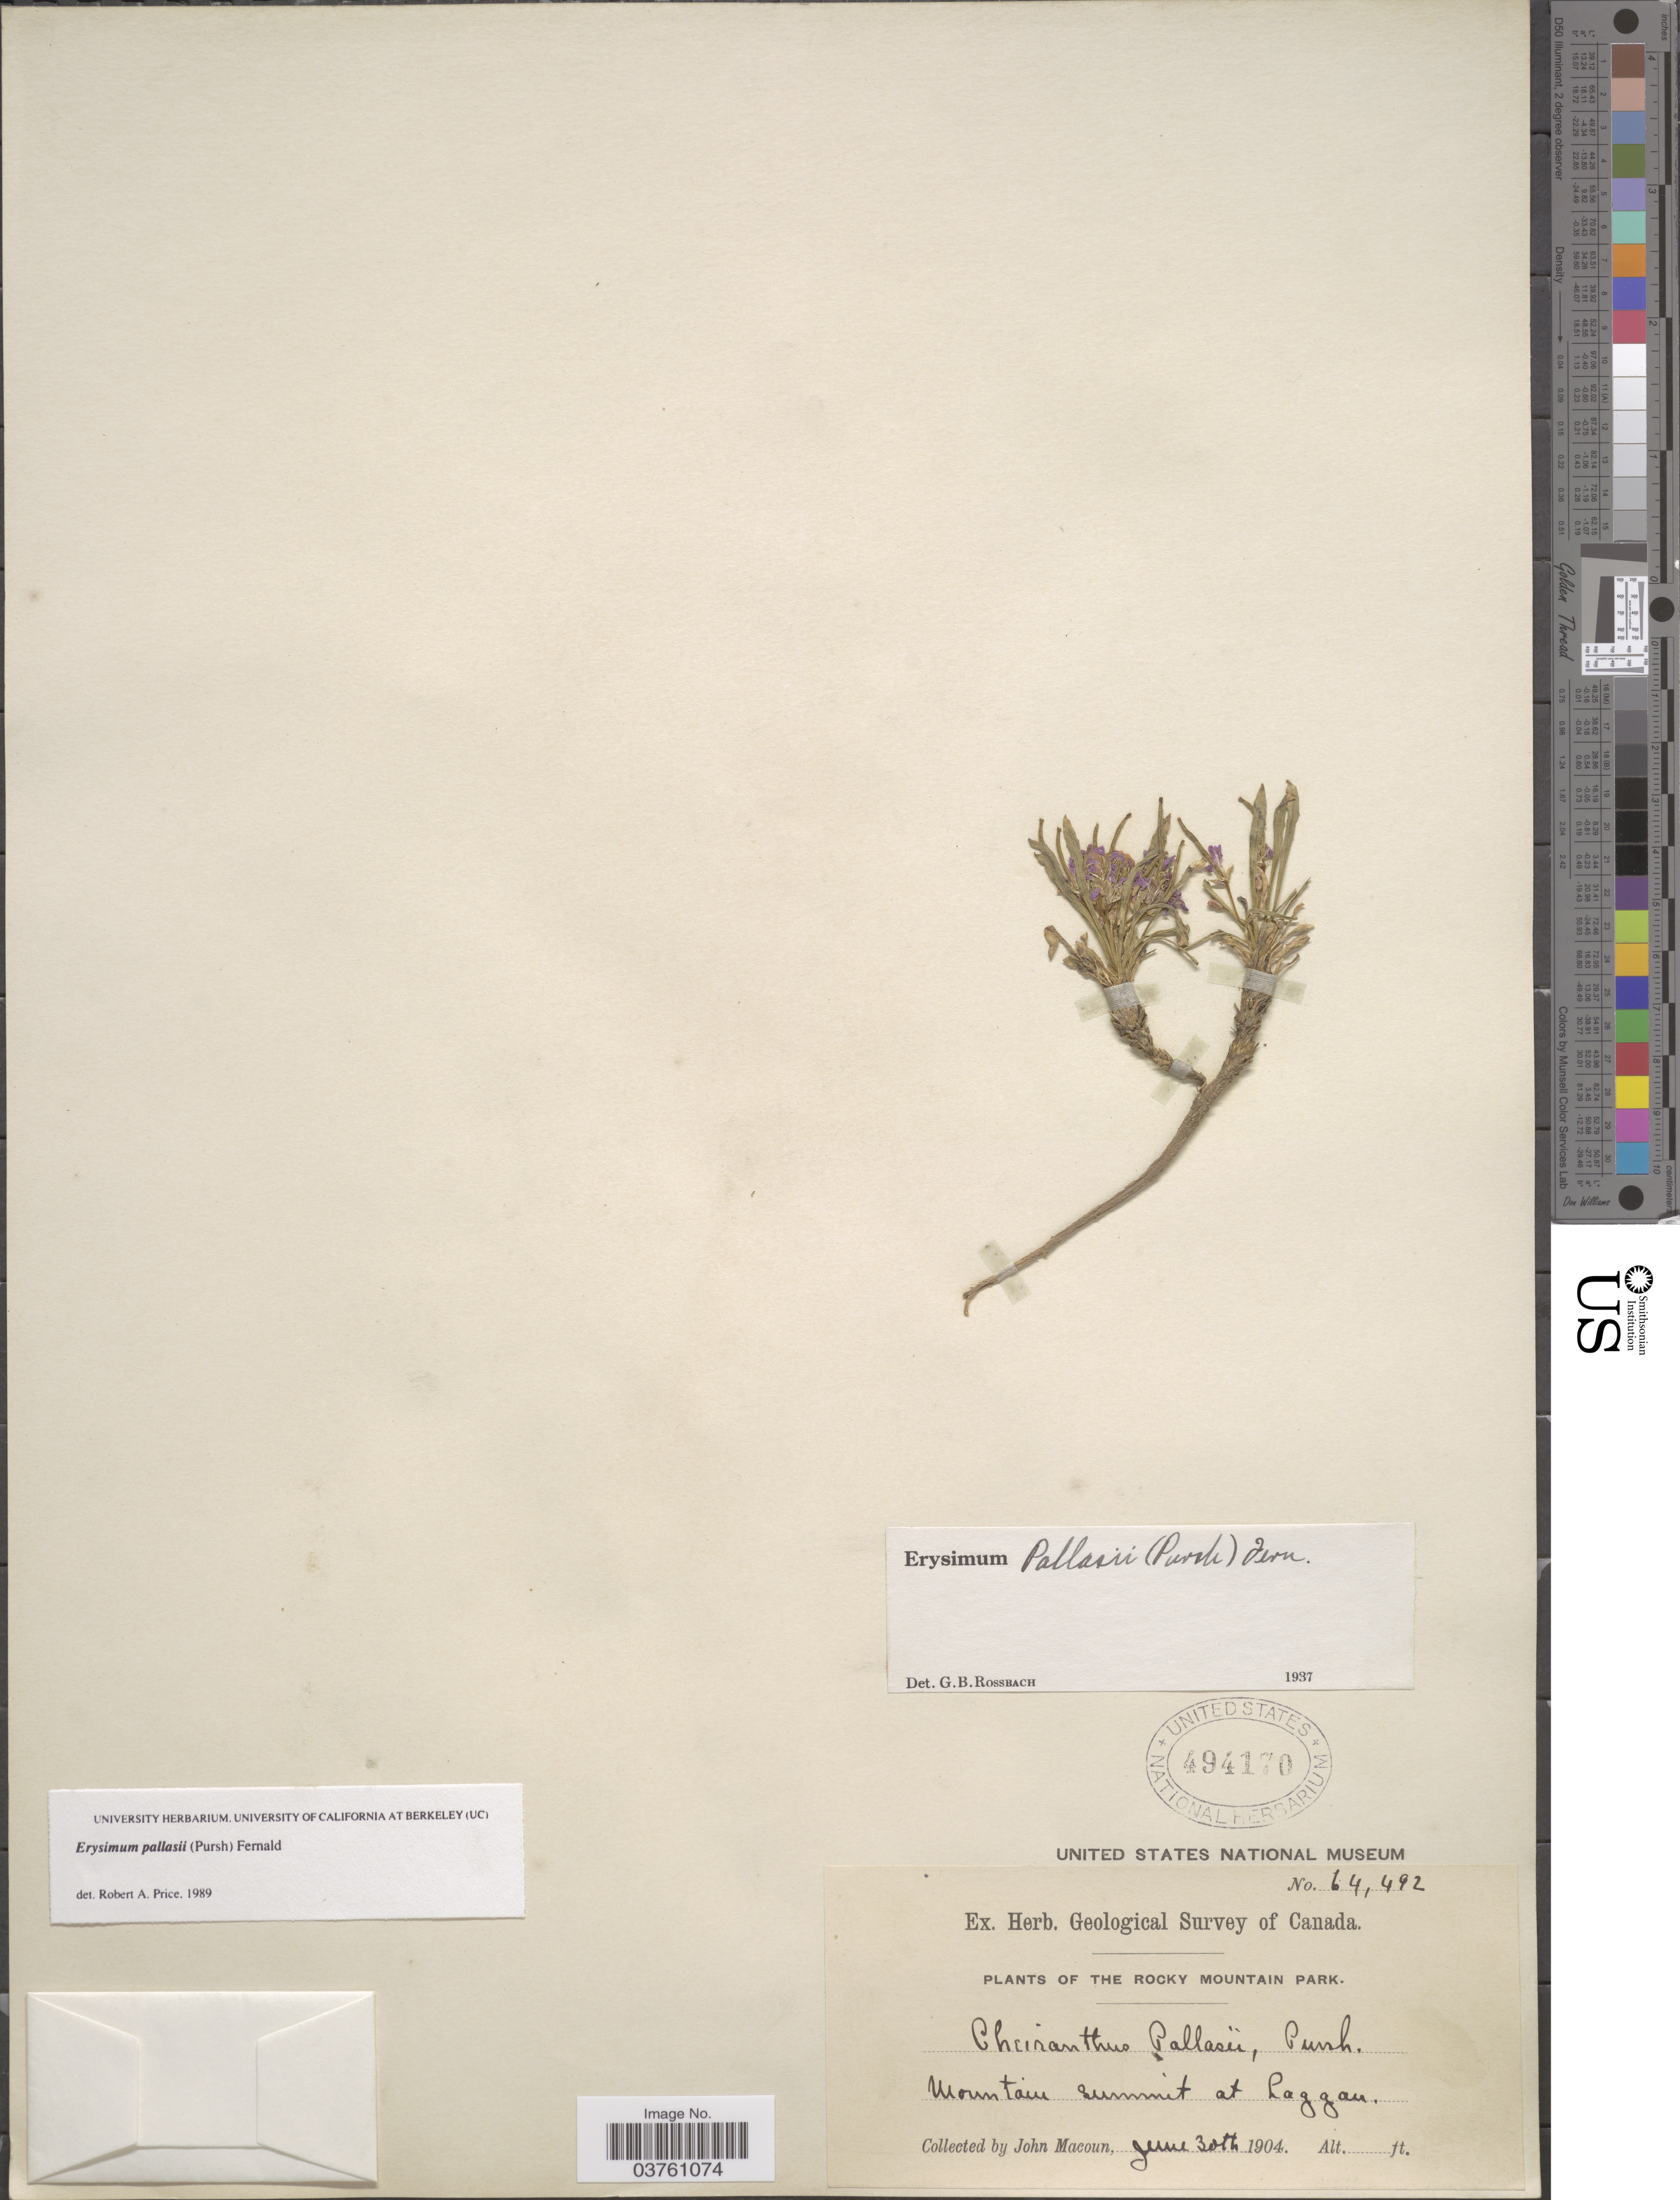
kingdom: Plantae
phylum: Tracheophyta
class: Magnoliopsida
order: Brassicales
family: Brassicaceae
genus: Erysimum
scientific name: Erysimum pallasii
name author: (Pursh) Fernald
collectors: J. Macoun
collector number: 64492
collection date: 1904-06-30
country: Canada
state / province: Alberta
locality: The Rocky Mountain Park. Mountain summit at Laggan.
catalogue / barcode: US 494170